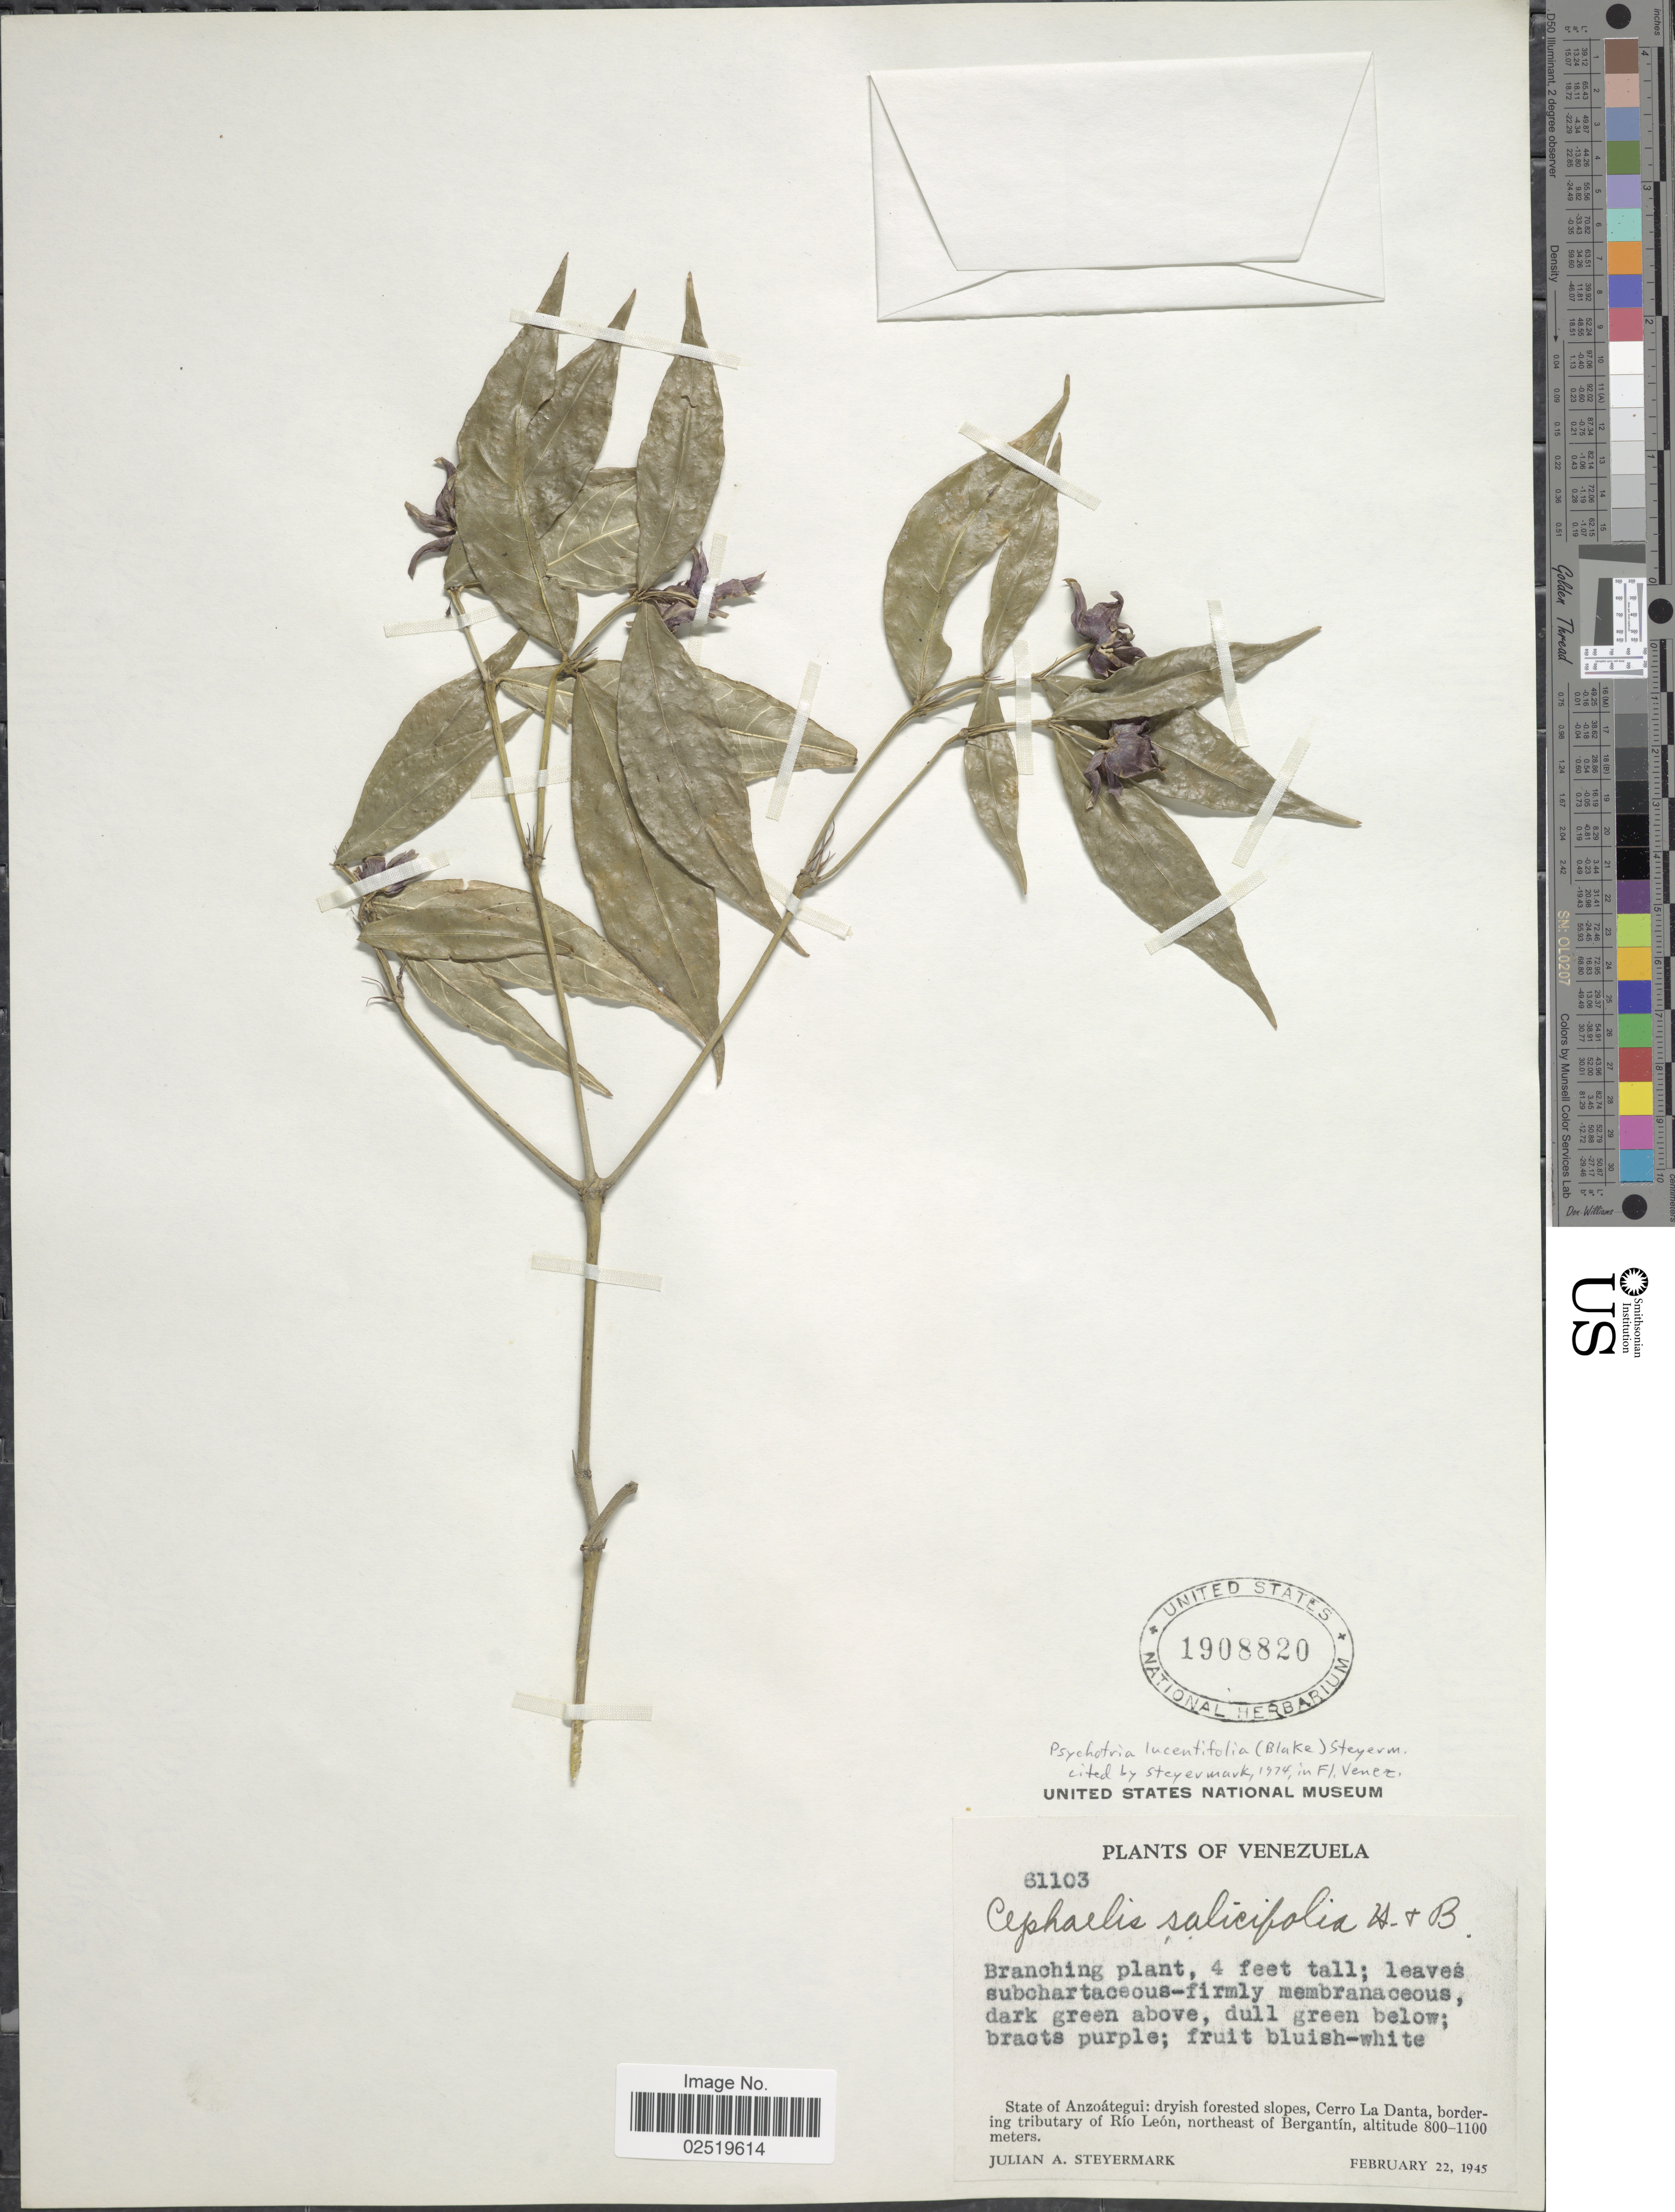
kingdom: Plantae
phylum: Tracheophyta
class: Magnoliopsida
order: Gentianales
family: Rubiaceae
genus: Psychotria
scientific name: Psychotria lucentifolia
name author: (S.F. Blake) Steyerm.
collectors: J. Steyermark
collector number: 61103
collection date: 1945-02-22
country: Venezuela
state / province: Anzoategui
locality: Dryish forested slopes, Cerro La Danta, bordering tributary of Rio Leon, northeast of Bergantin.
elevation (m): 800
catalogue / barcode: US 1908820